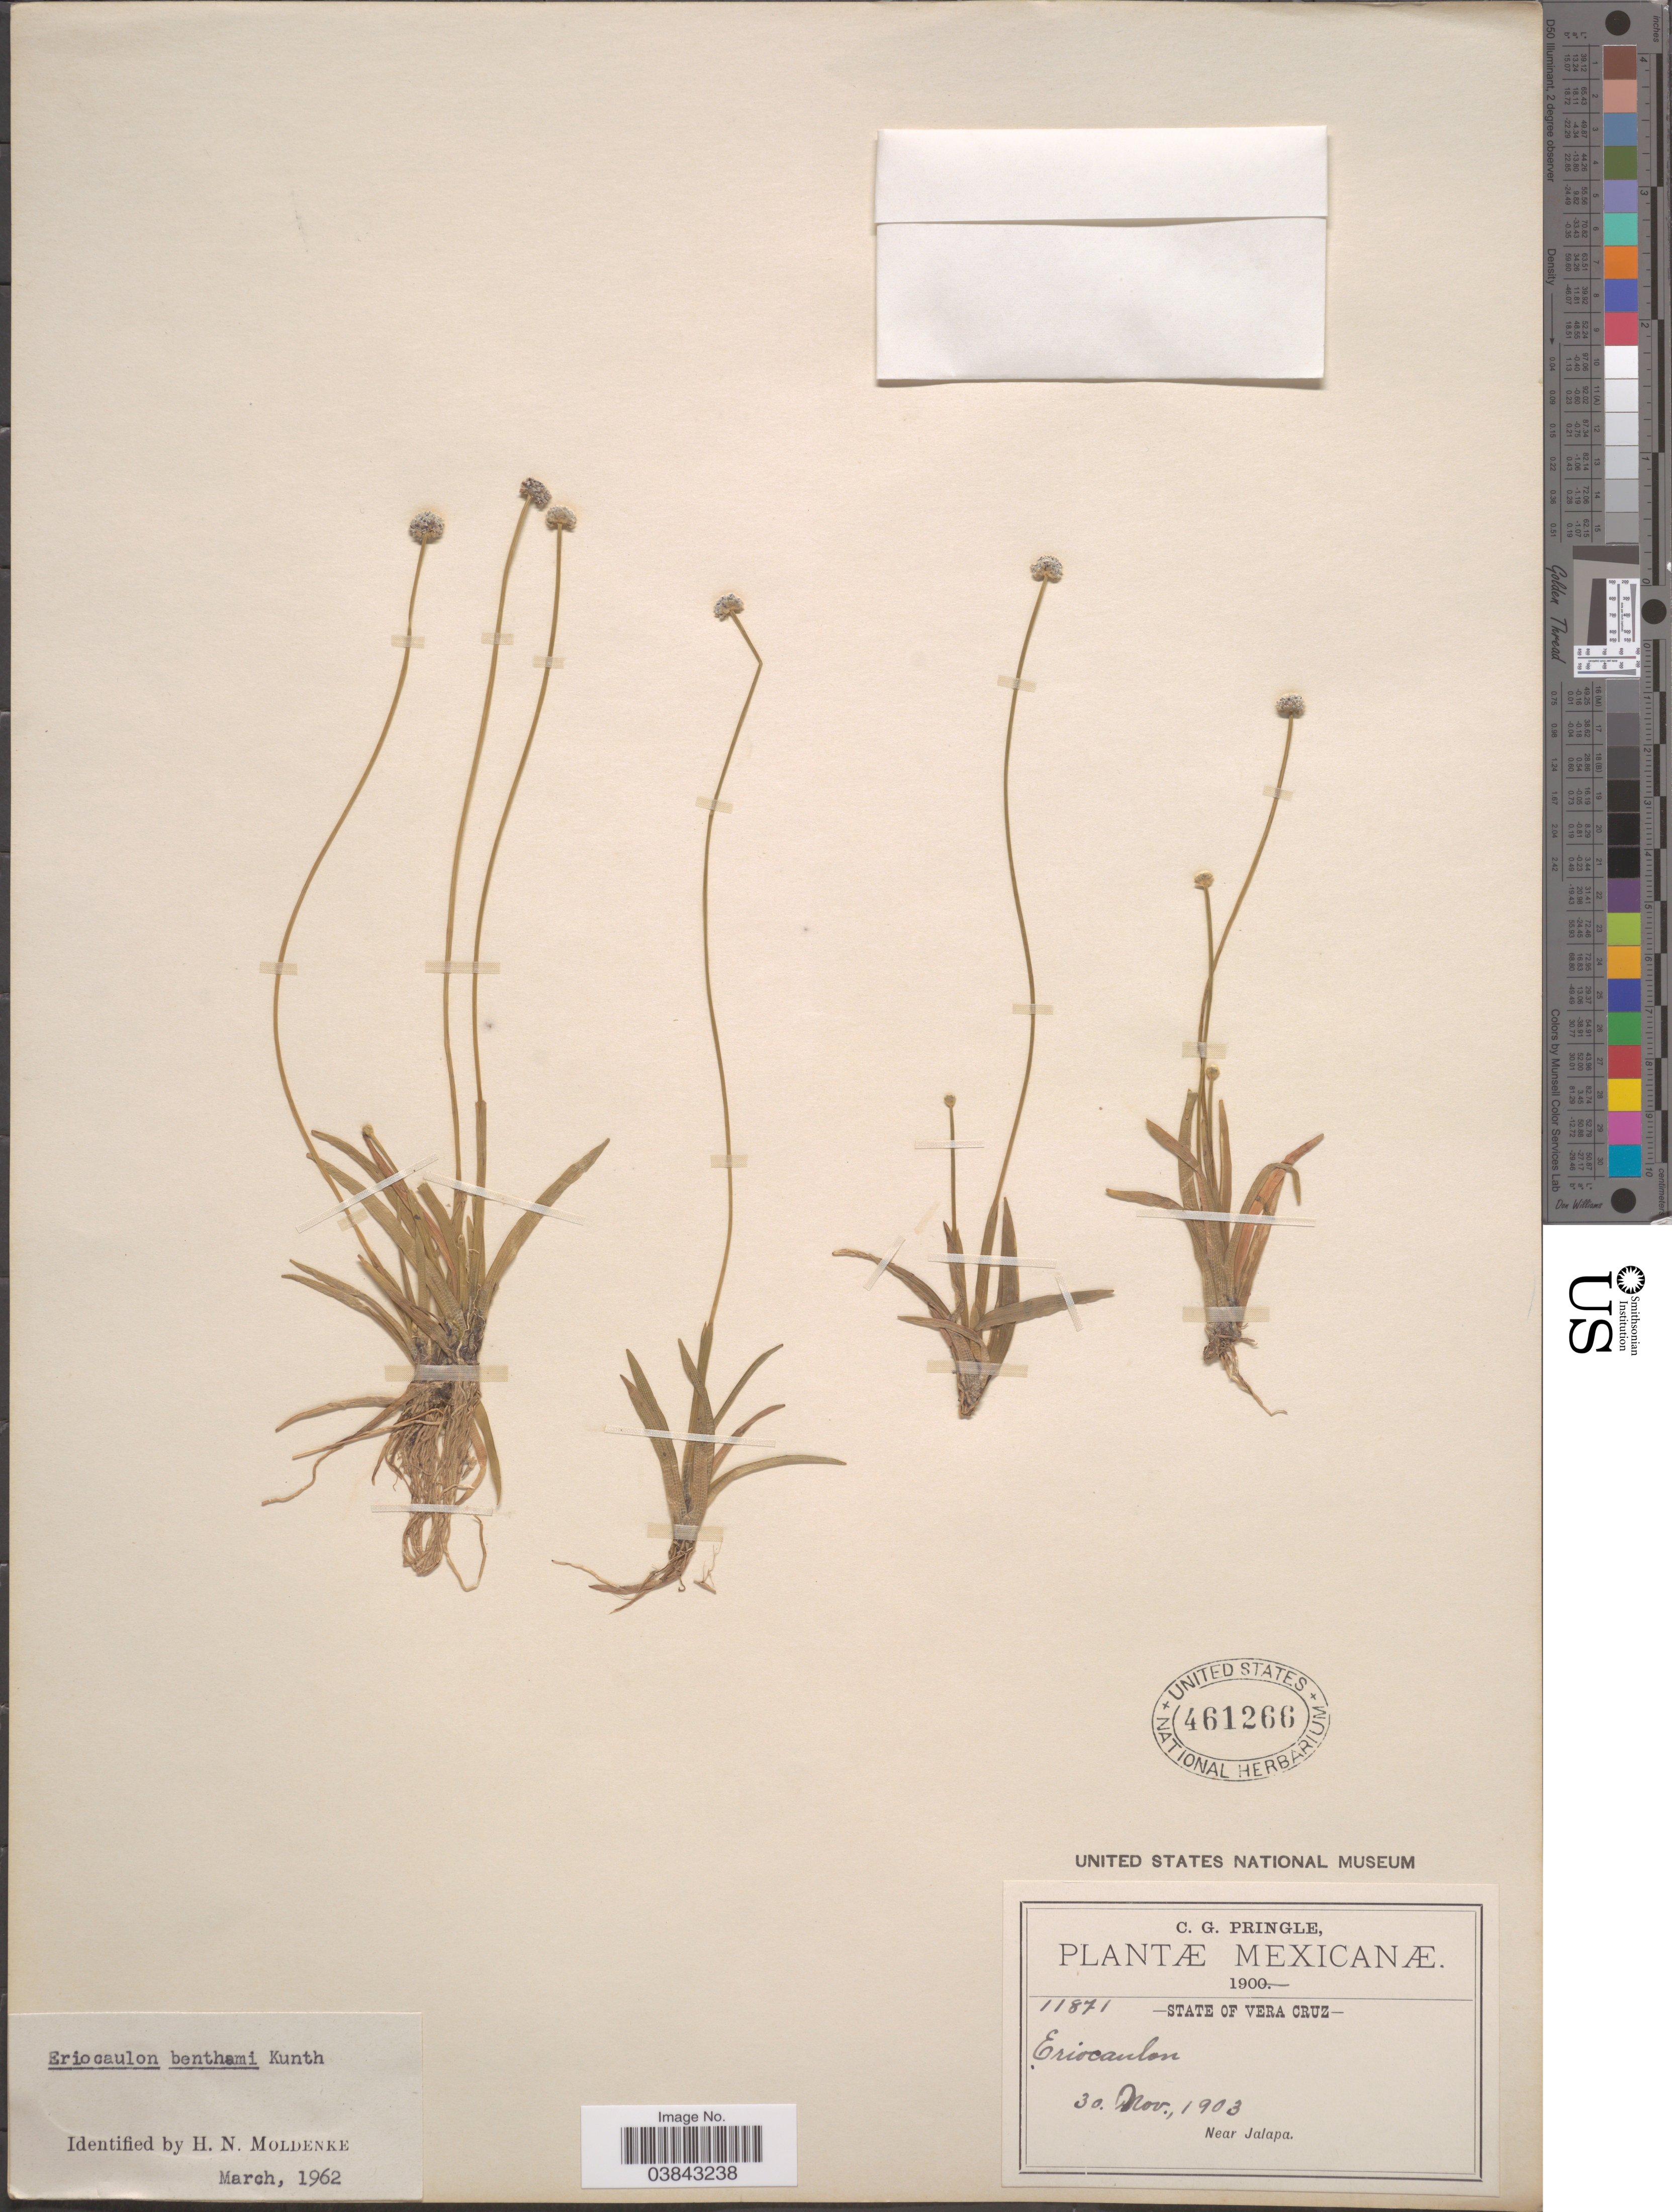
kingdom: Plantae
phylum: Tracheophyta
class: Liliopsida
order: Poales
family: Eriocaulaceae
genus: Eriocaulon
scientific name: Eriocaulon benthamii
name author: Kunth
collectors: C. G. Pringle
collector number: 11871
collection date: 1903-11-30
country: Mexico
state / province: Veracruz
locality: State of Vera Cruz. Near Jalapa.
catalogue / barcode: US 461266